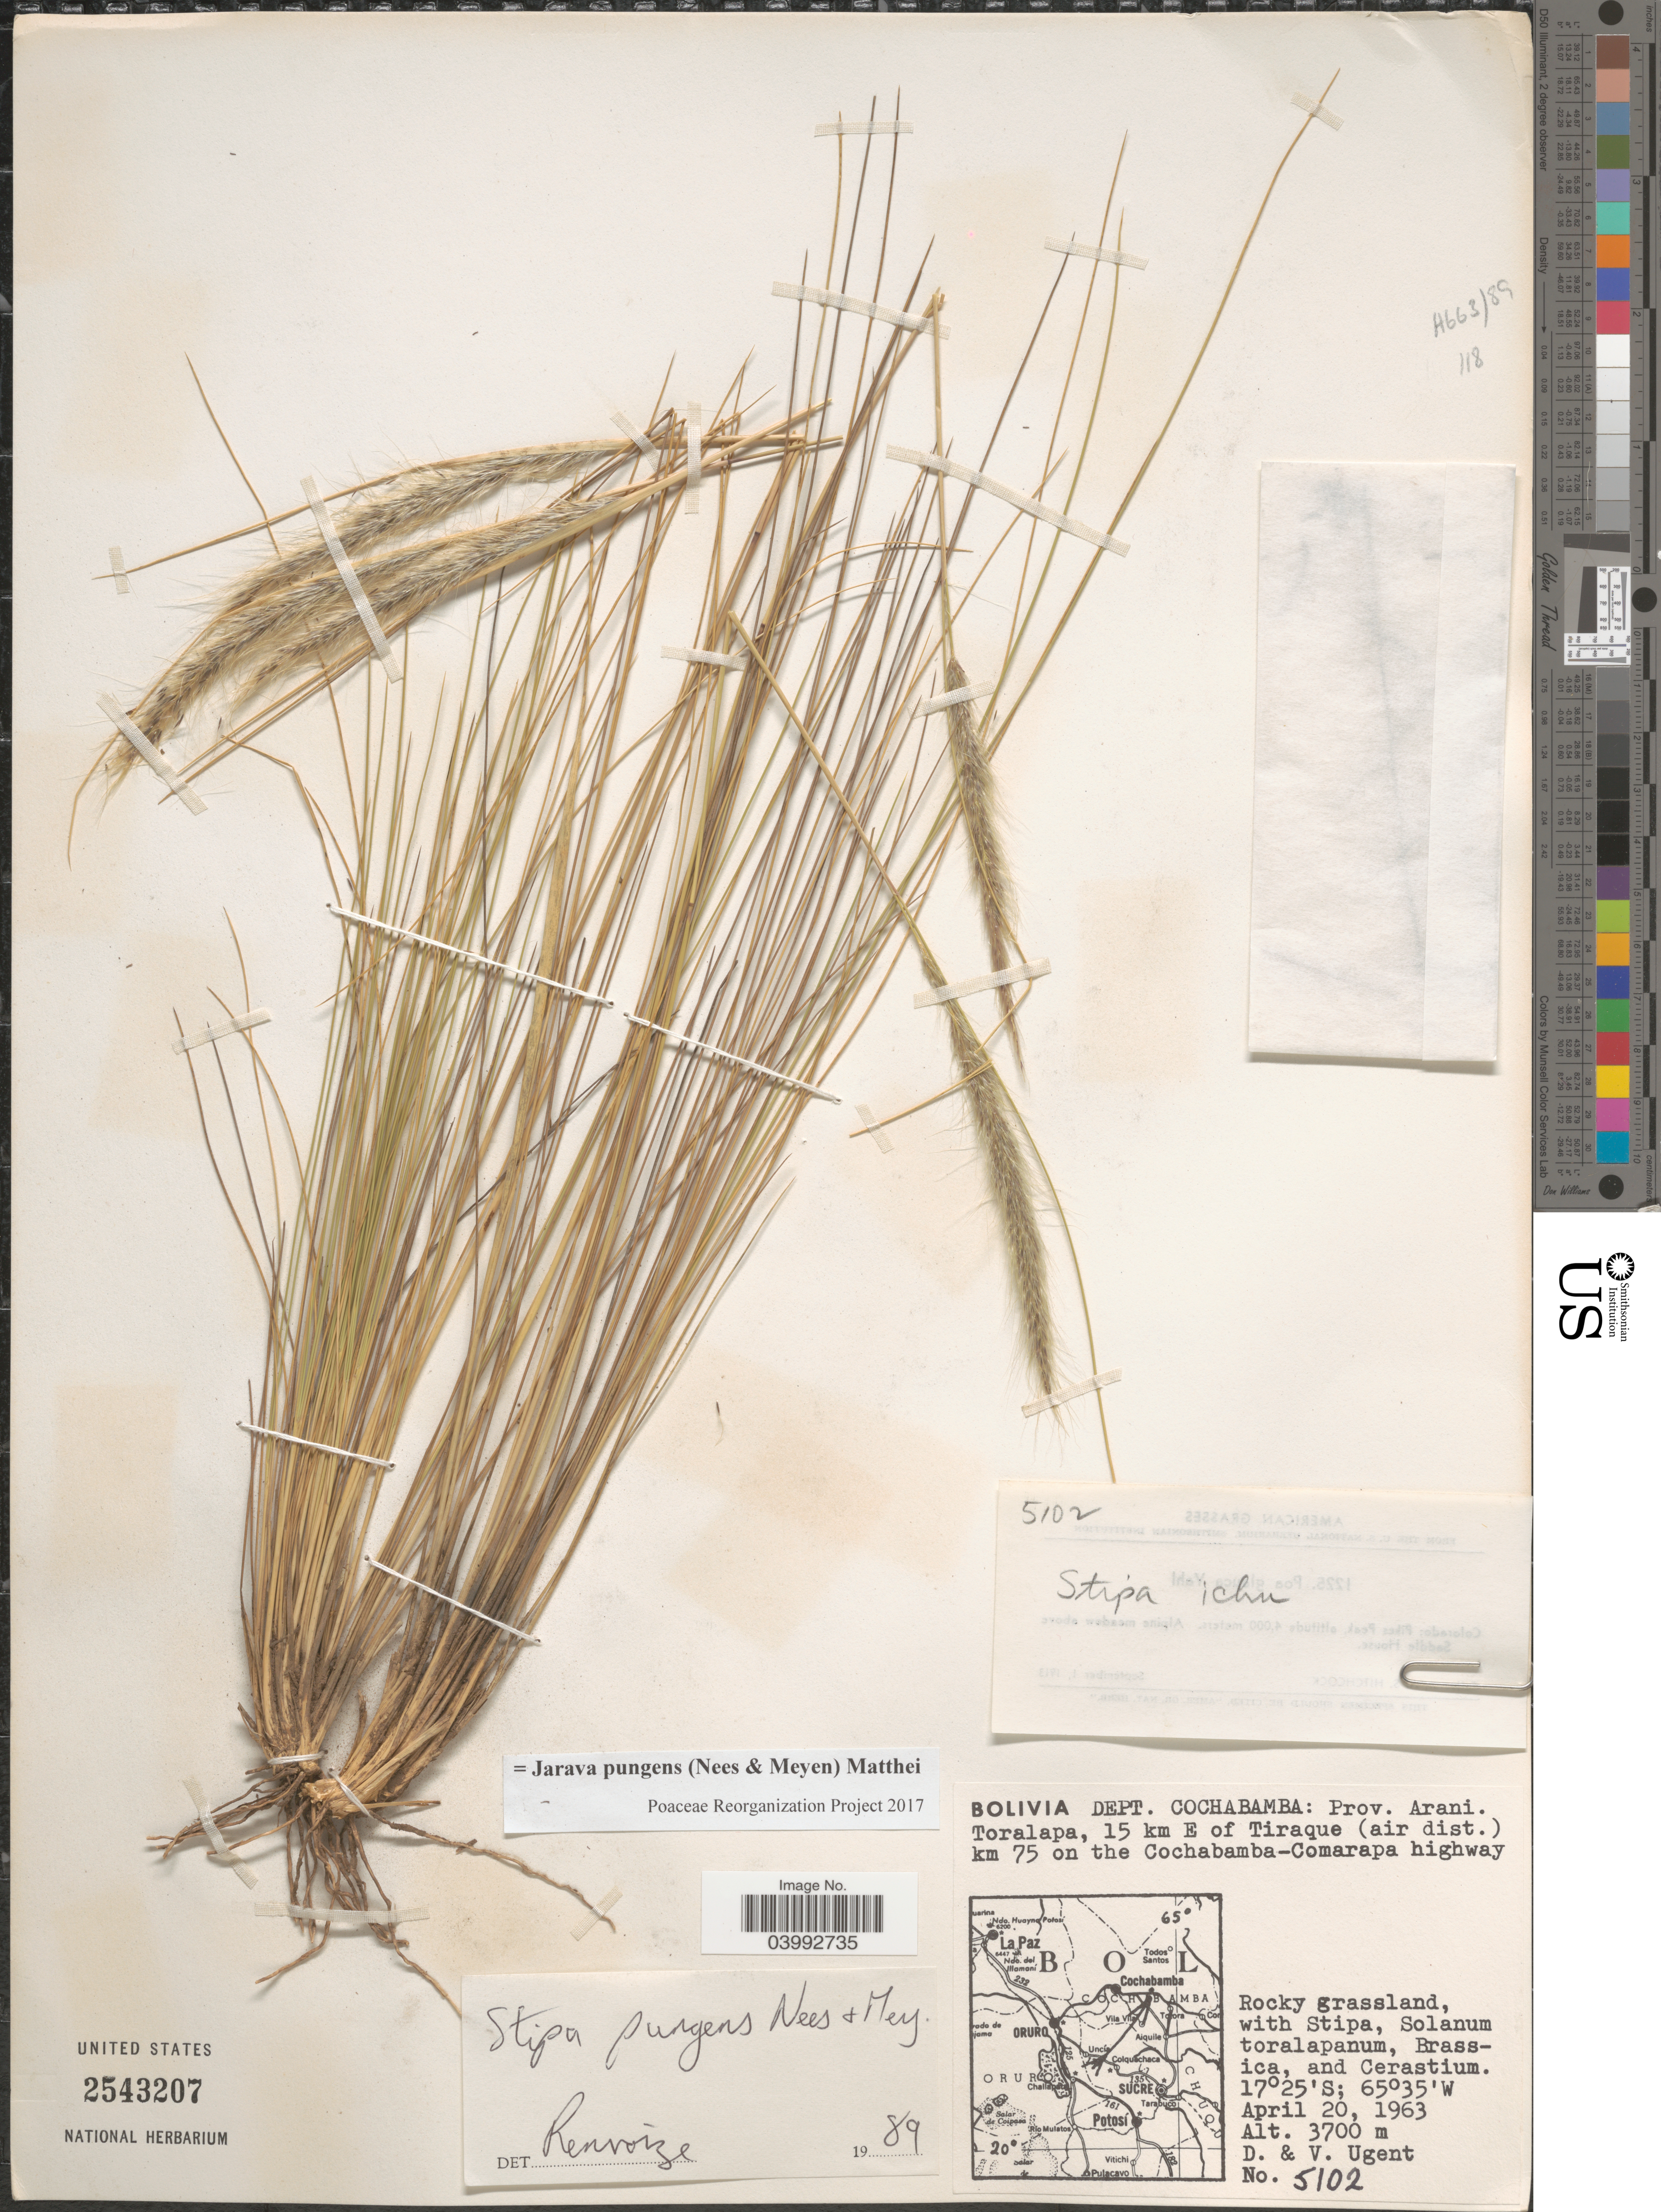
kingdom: Plantae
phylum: Tracheophyta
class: Liliopsida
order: Poales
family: Poaceae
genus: Jarava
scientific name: Jarava pungens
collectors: D. Ugent & V. Ugent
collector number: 5102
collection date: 1963-04-20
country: Bolivia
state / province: Cochabamba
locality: Dept. Cochabamba: Prov. Arani. Toralapa, 15 km E of Tiraque (air dist.) km 75 on the Cochabamba-Comarapa highway. Rocky grassland.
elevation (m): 3700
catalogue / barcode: US 2543207